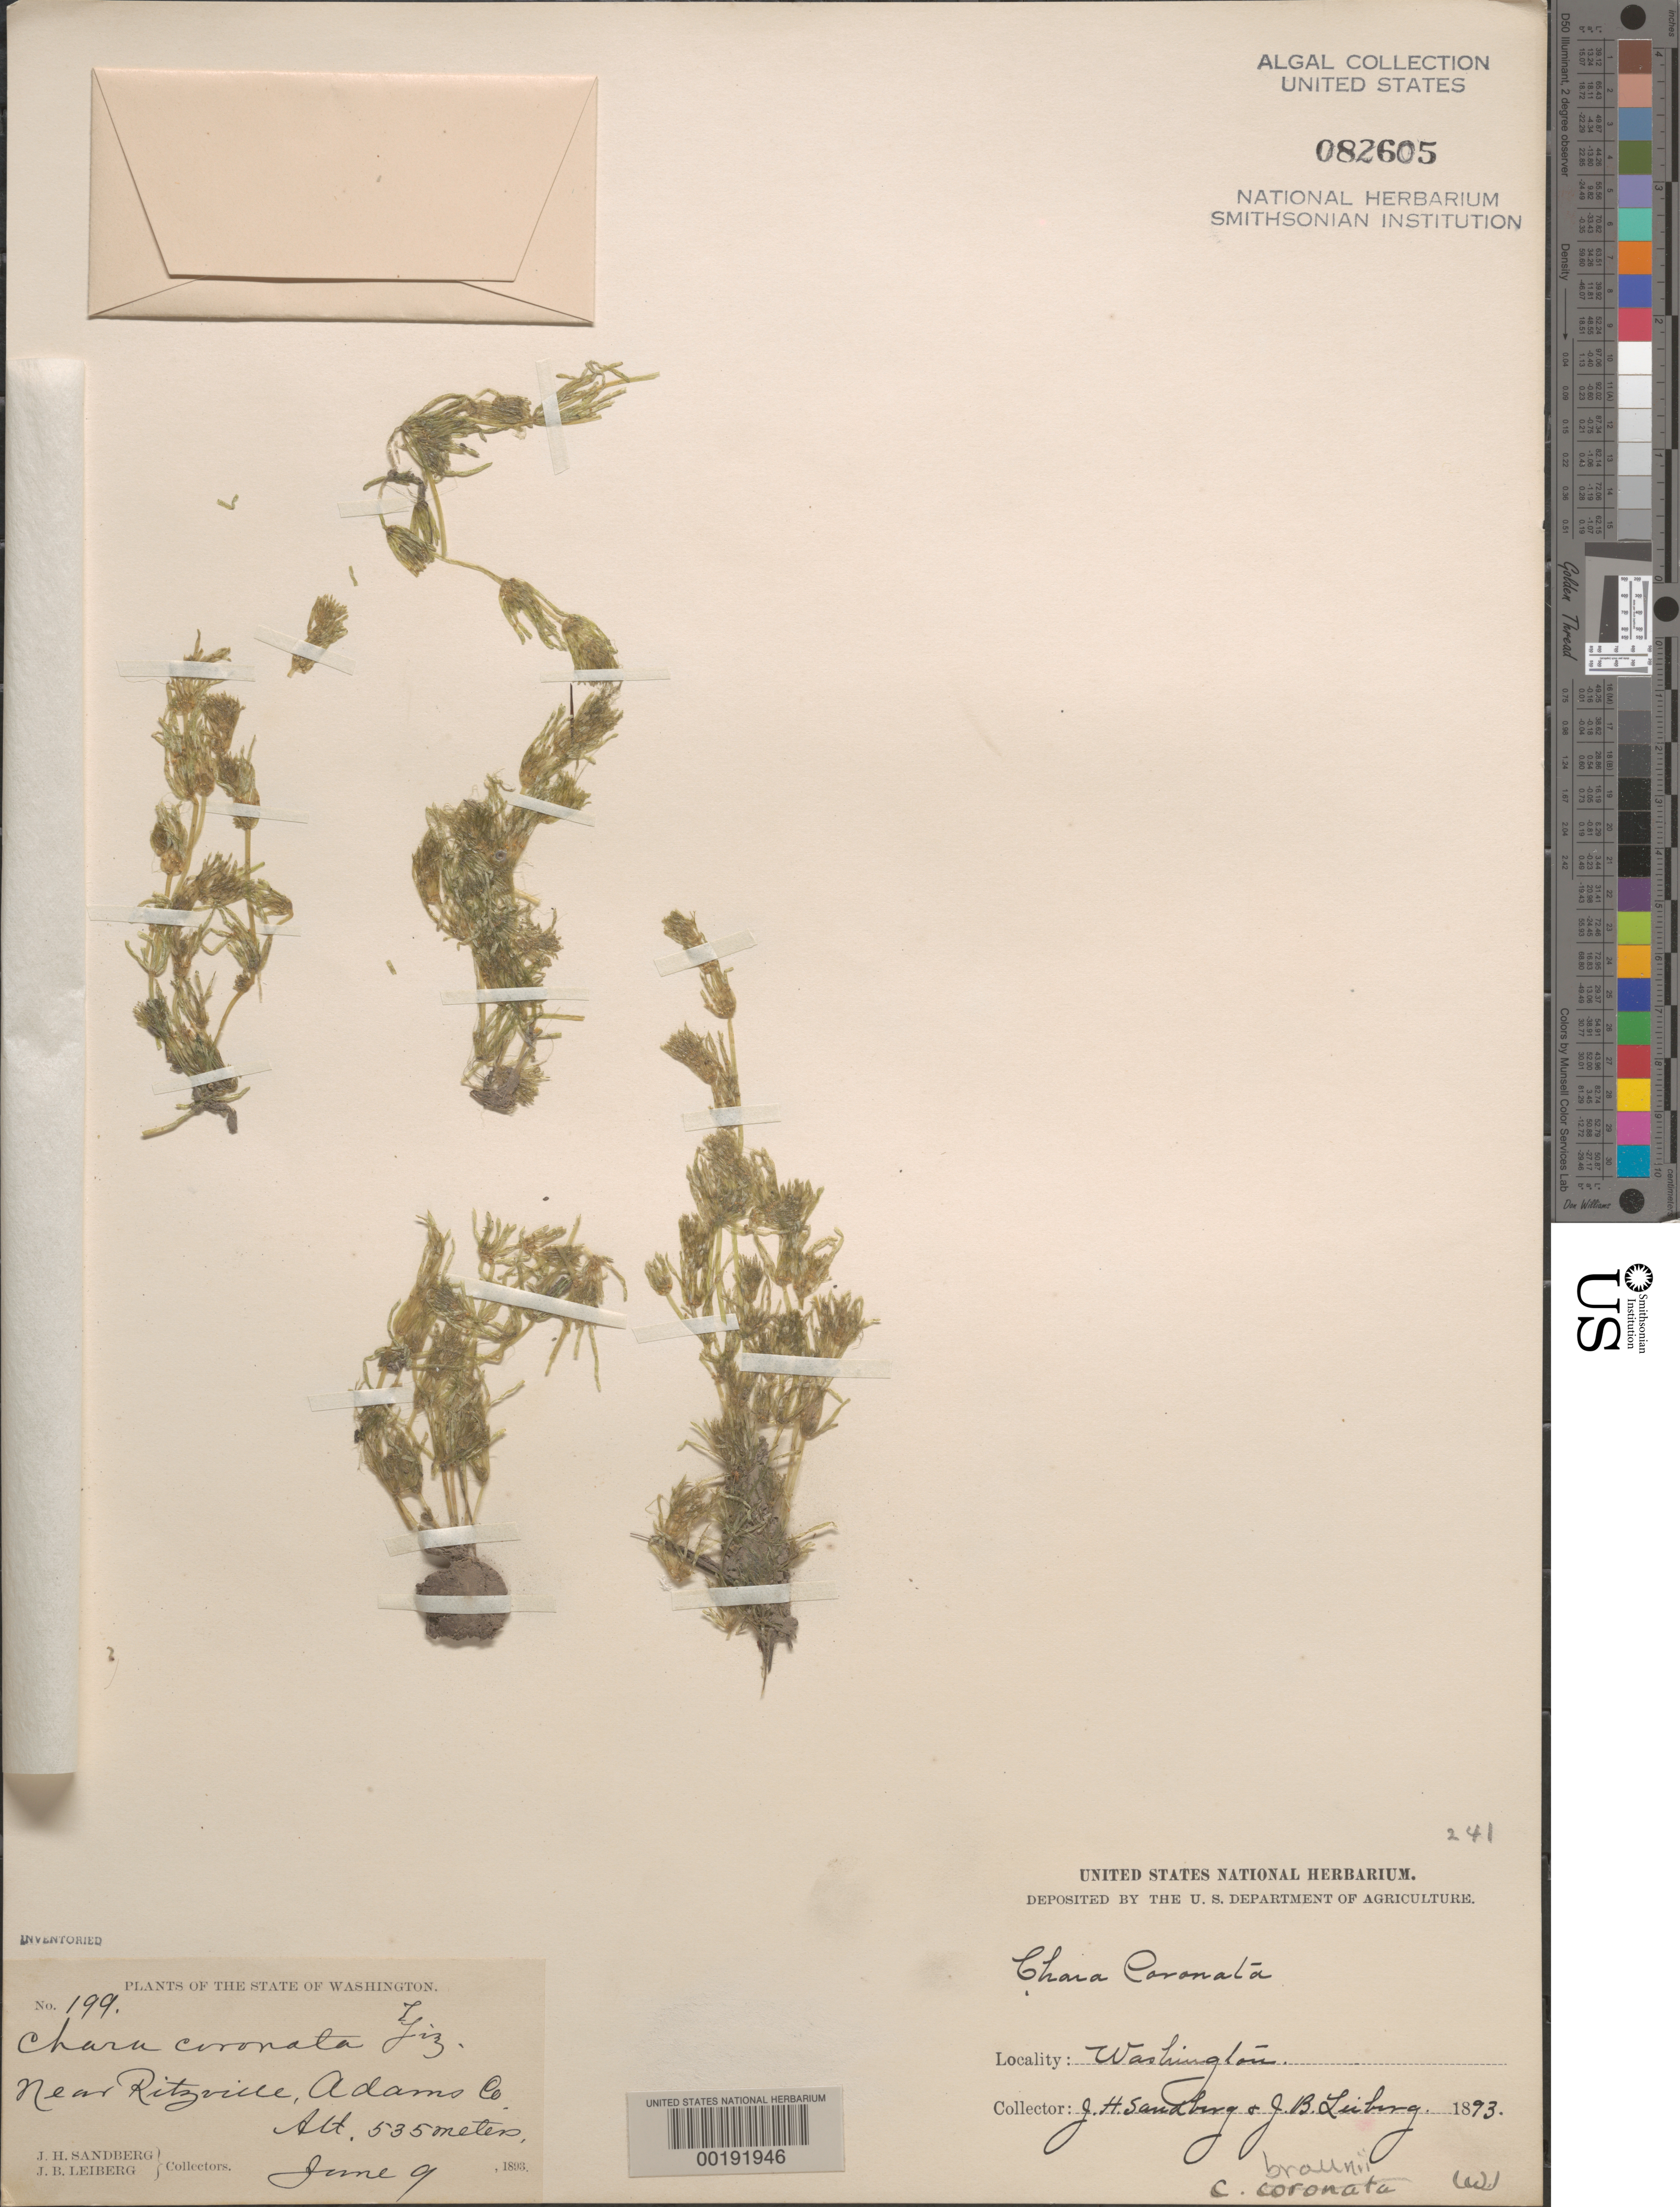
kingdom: Plantae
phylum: Charophyta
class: Charophyceae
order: Charales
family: Characeae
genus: Chara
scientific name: Chara braunii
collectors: J. H. Sandberg & J. Leiberg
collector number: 199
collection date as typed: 09 Jun 1893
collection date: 1893-06-09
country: United States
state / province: Washington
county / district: Adams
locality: Near Ritzville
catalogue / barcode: US 82605